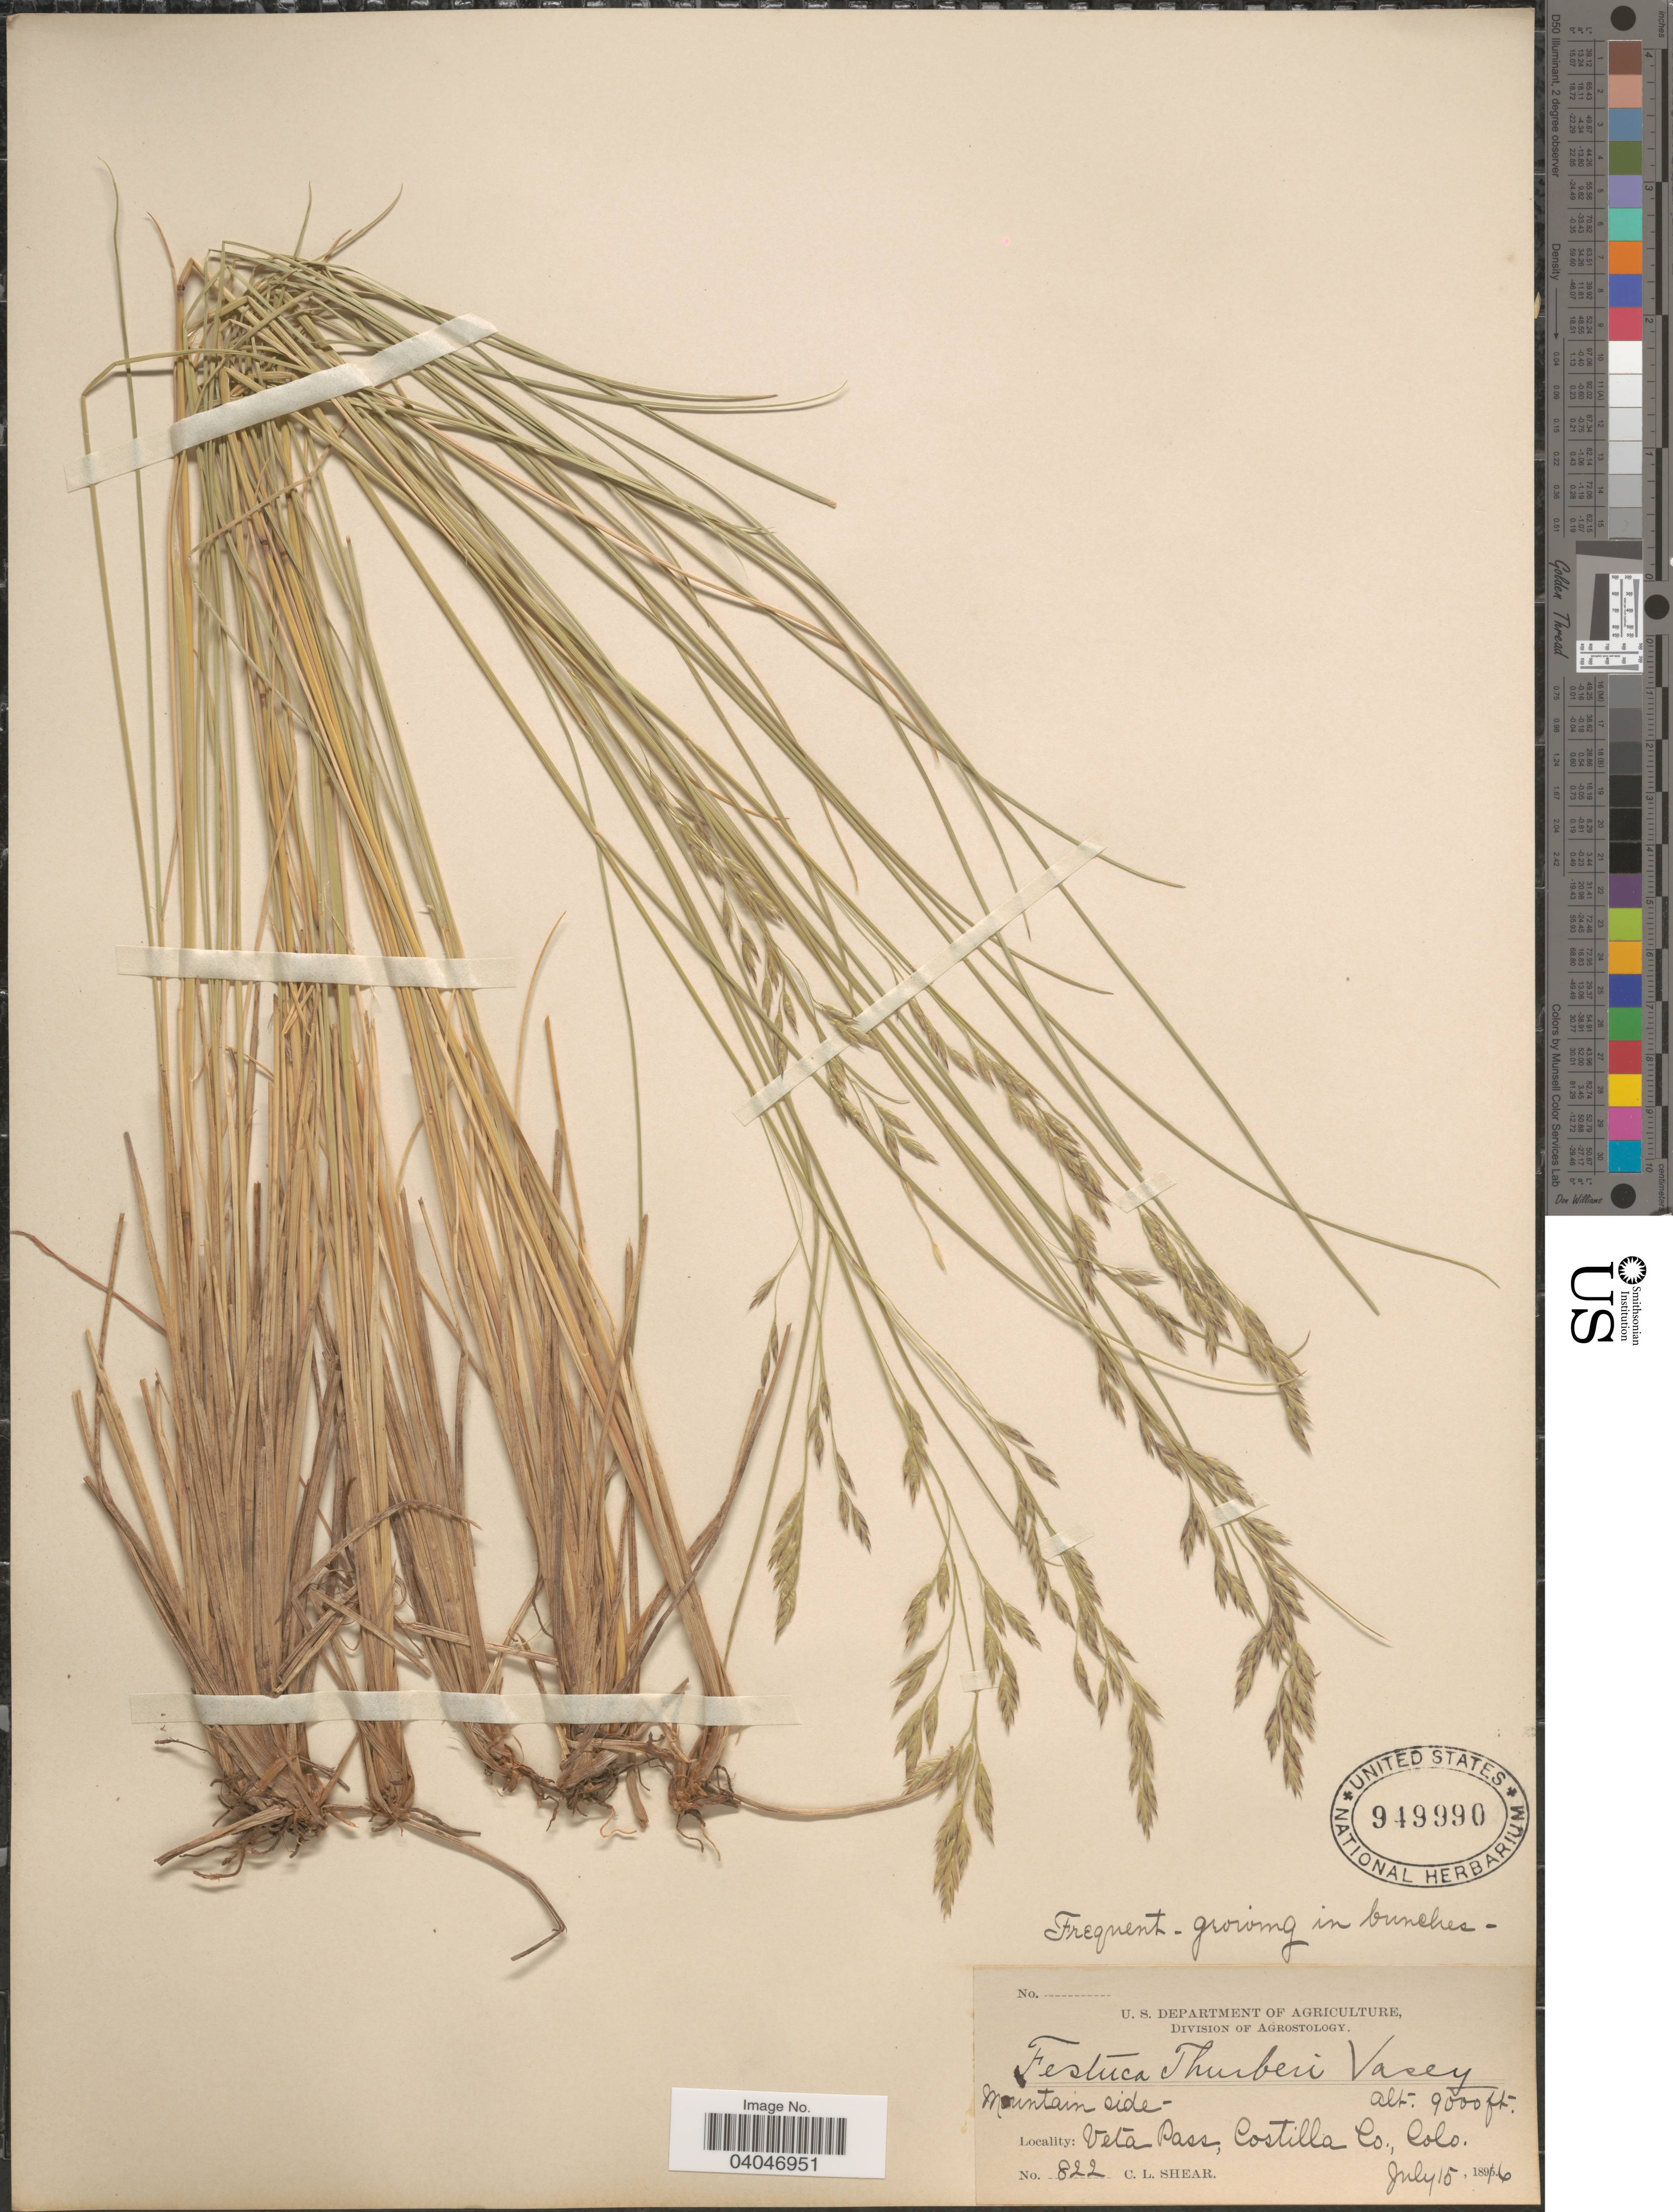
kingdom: Plantae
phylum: Tracheophyta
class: Liliopsida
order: Poales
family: Poaceae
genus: Festuca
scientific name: Festuca thurberi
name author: Vasey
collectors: C. L. Shear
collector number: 822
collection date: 1896-07-15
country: United States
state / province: Colorado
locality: Veta Pass, Costilla Co.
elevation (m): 2743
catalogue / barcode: US 949990